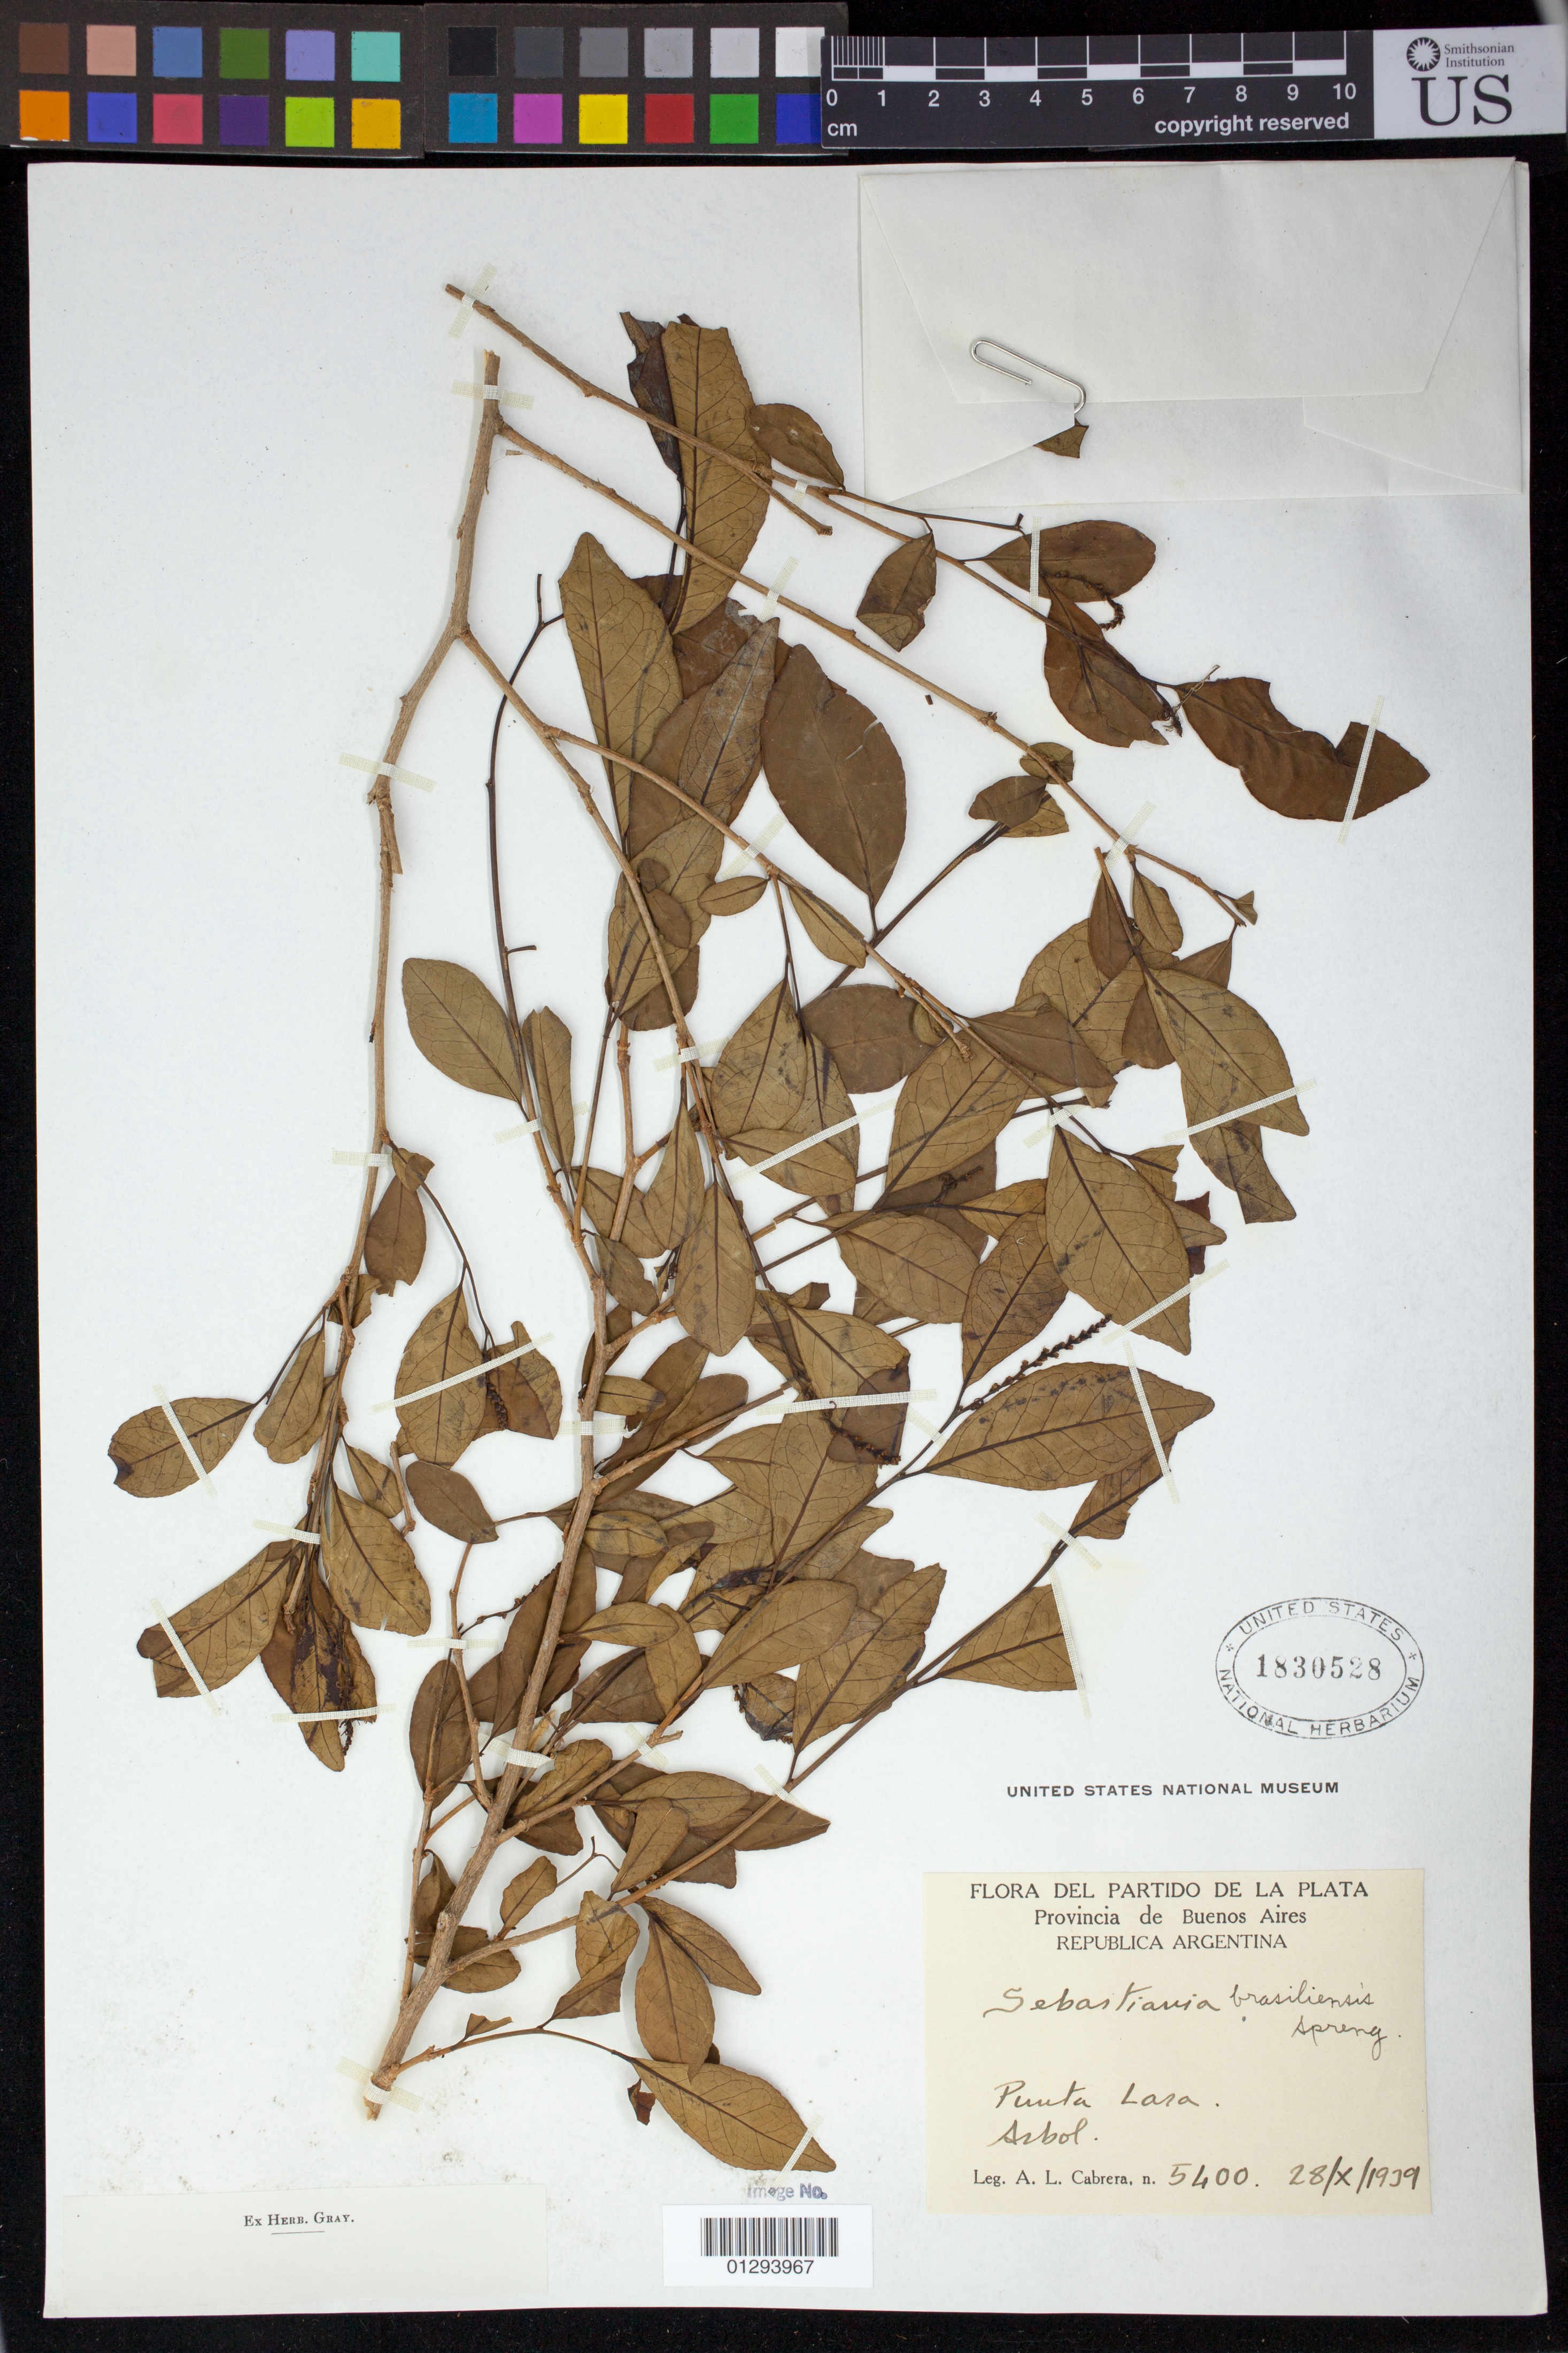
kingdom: Plantae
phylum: Tracheophyta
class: Magnoliopsida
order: Malpighiales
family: Euphorbiaceae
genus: Sebastiania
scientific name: Sebastiania brasiliensis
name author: Spreng.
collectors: A. L. Cabrera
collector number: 5400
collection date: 1939-10-28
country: Argentina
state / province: Buenos Aires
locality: Punta Lara.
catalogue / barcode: US 1830528